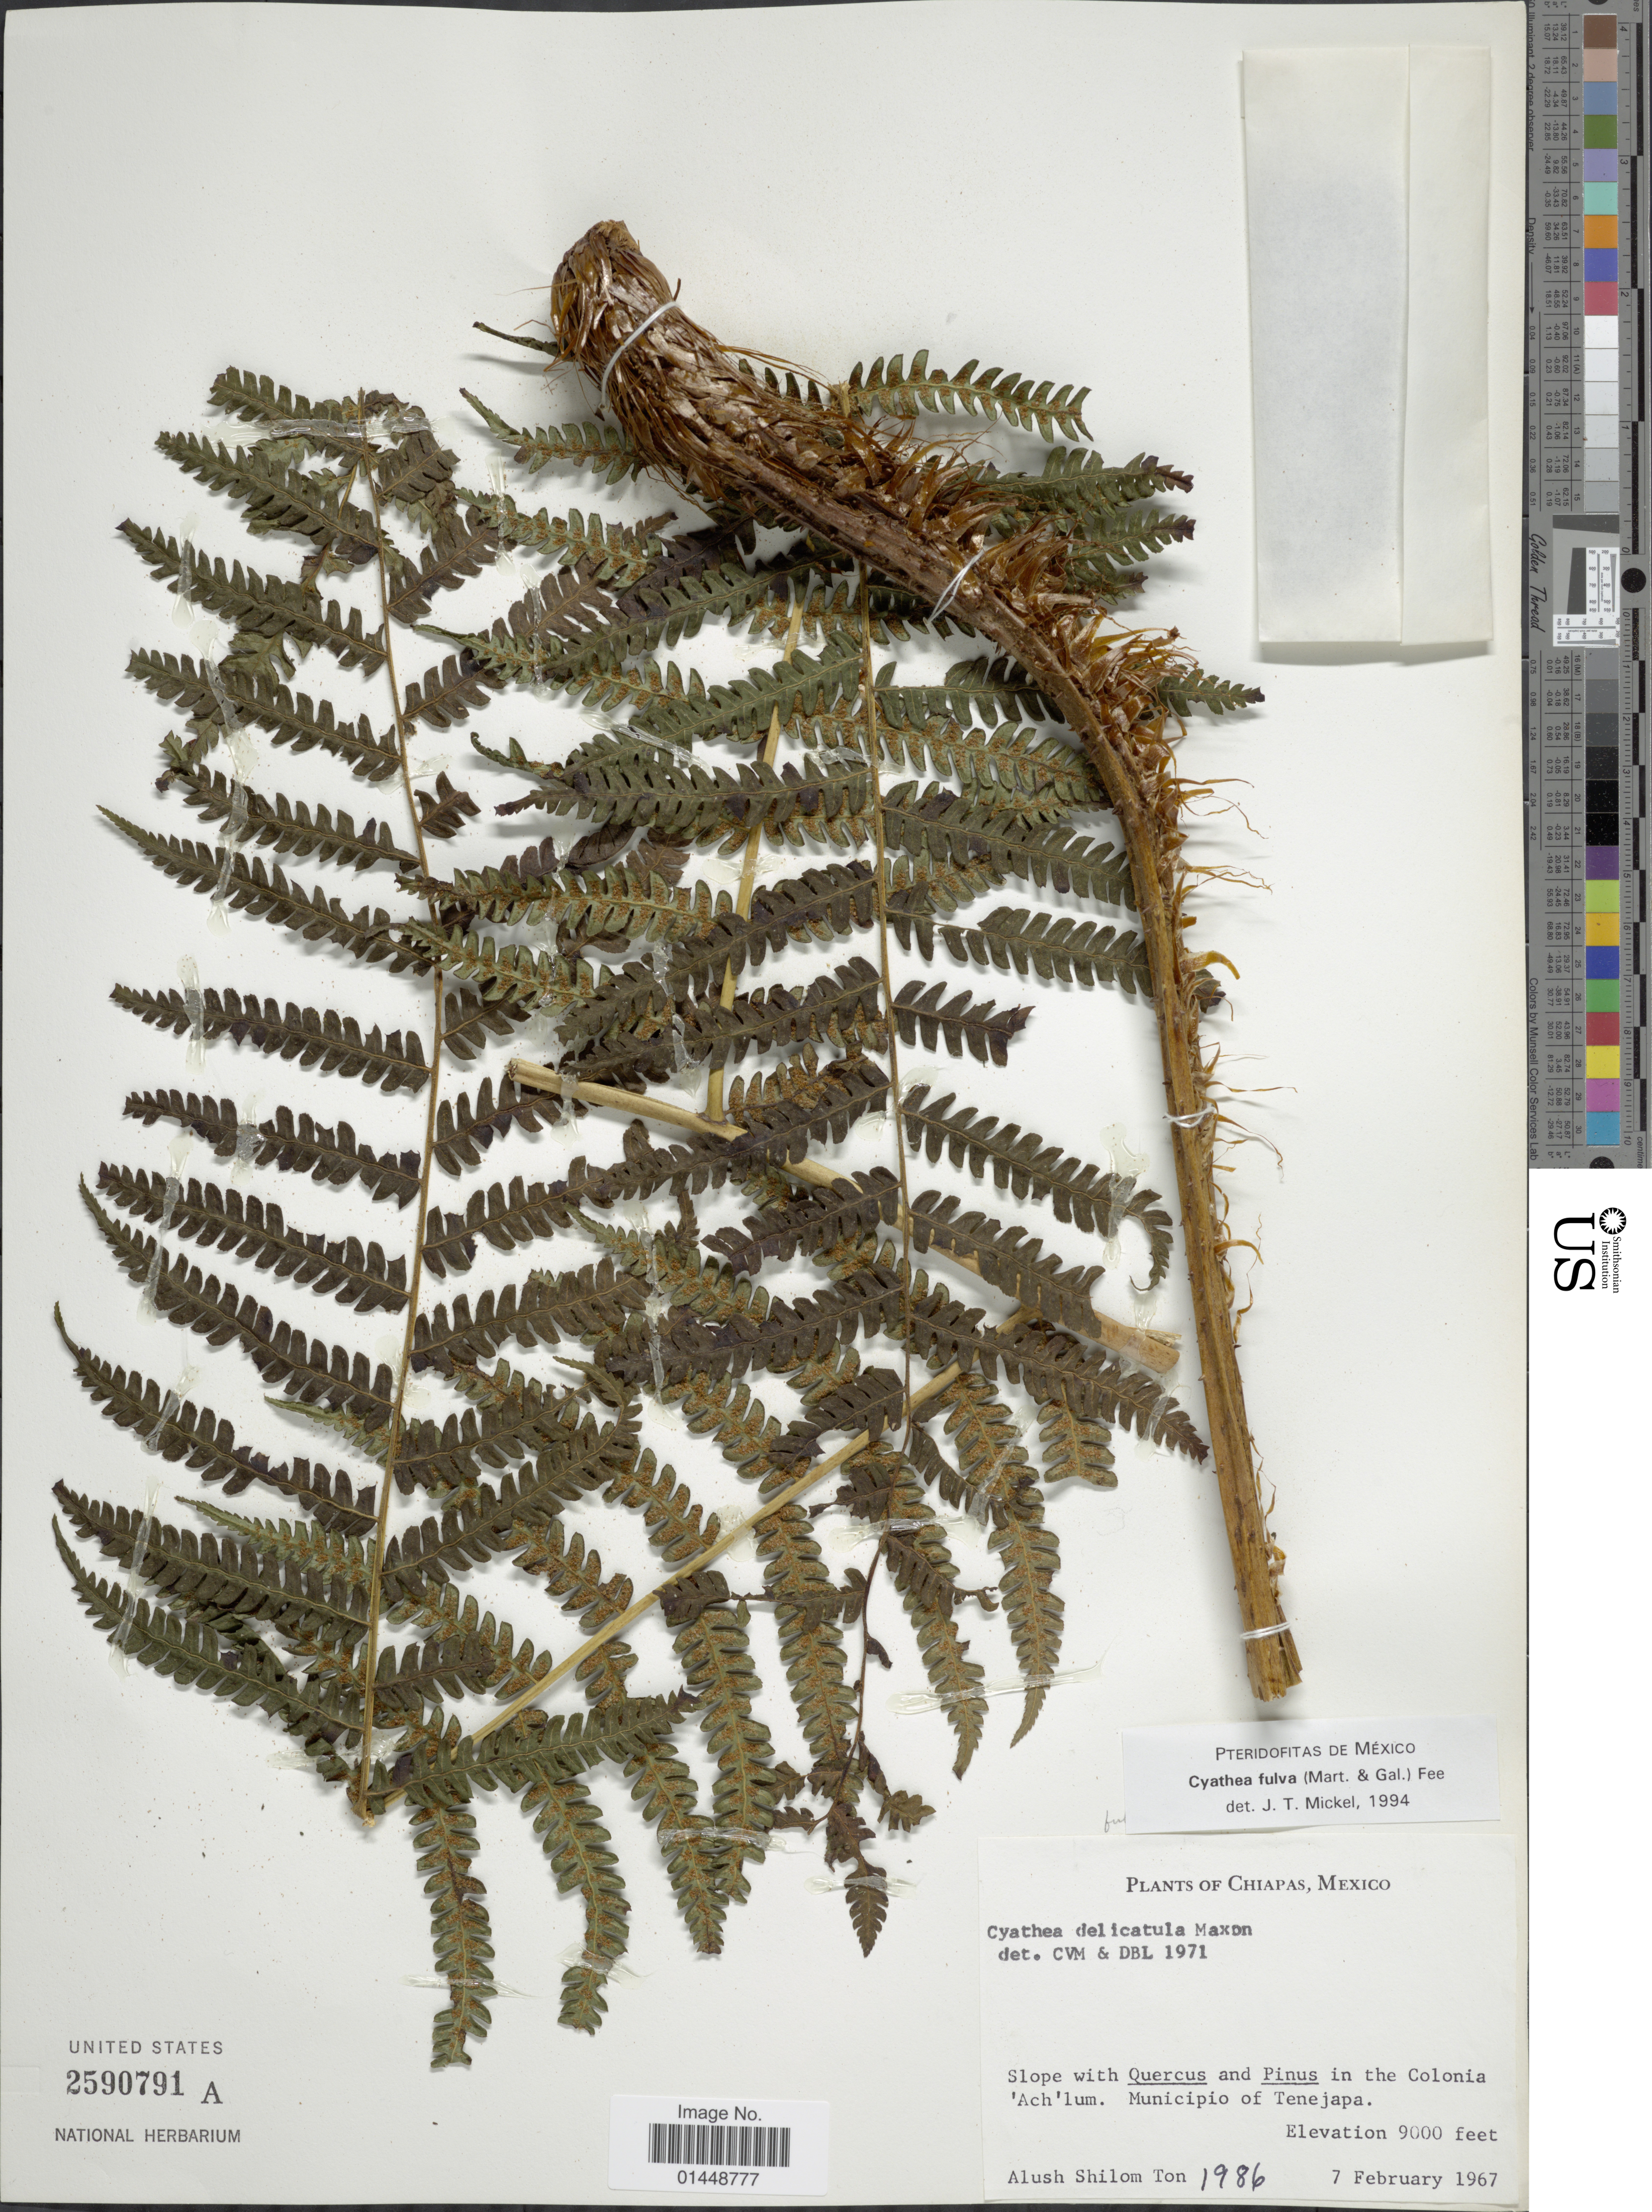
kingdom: Plantae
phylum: Tracheophyta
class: Polypodiopsida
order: Cyatheales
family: Cyatheaceae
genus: Cyathea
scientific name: Cyathea fulva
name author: (M. Martens & Galeotti) Fée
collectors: A. M. Ton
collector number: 1986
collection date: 1967-02-07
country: Mexico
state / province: Chiapas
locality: In the Colonia 'Ach'lum. Municipio de Tenejapa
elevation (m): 2743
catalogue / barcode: US 2590791A